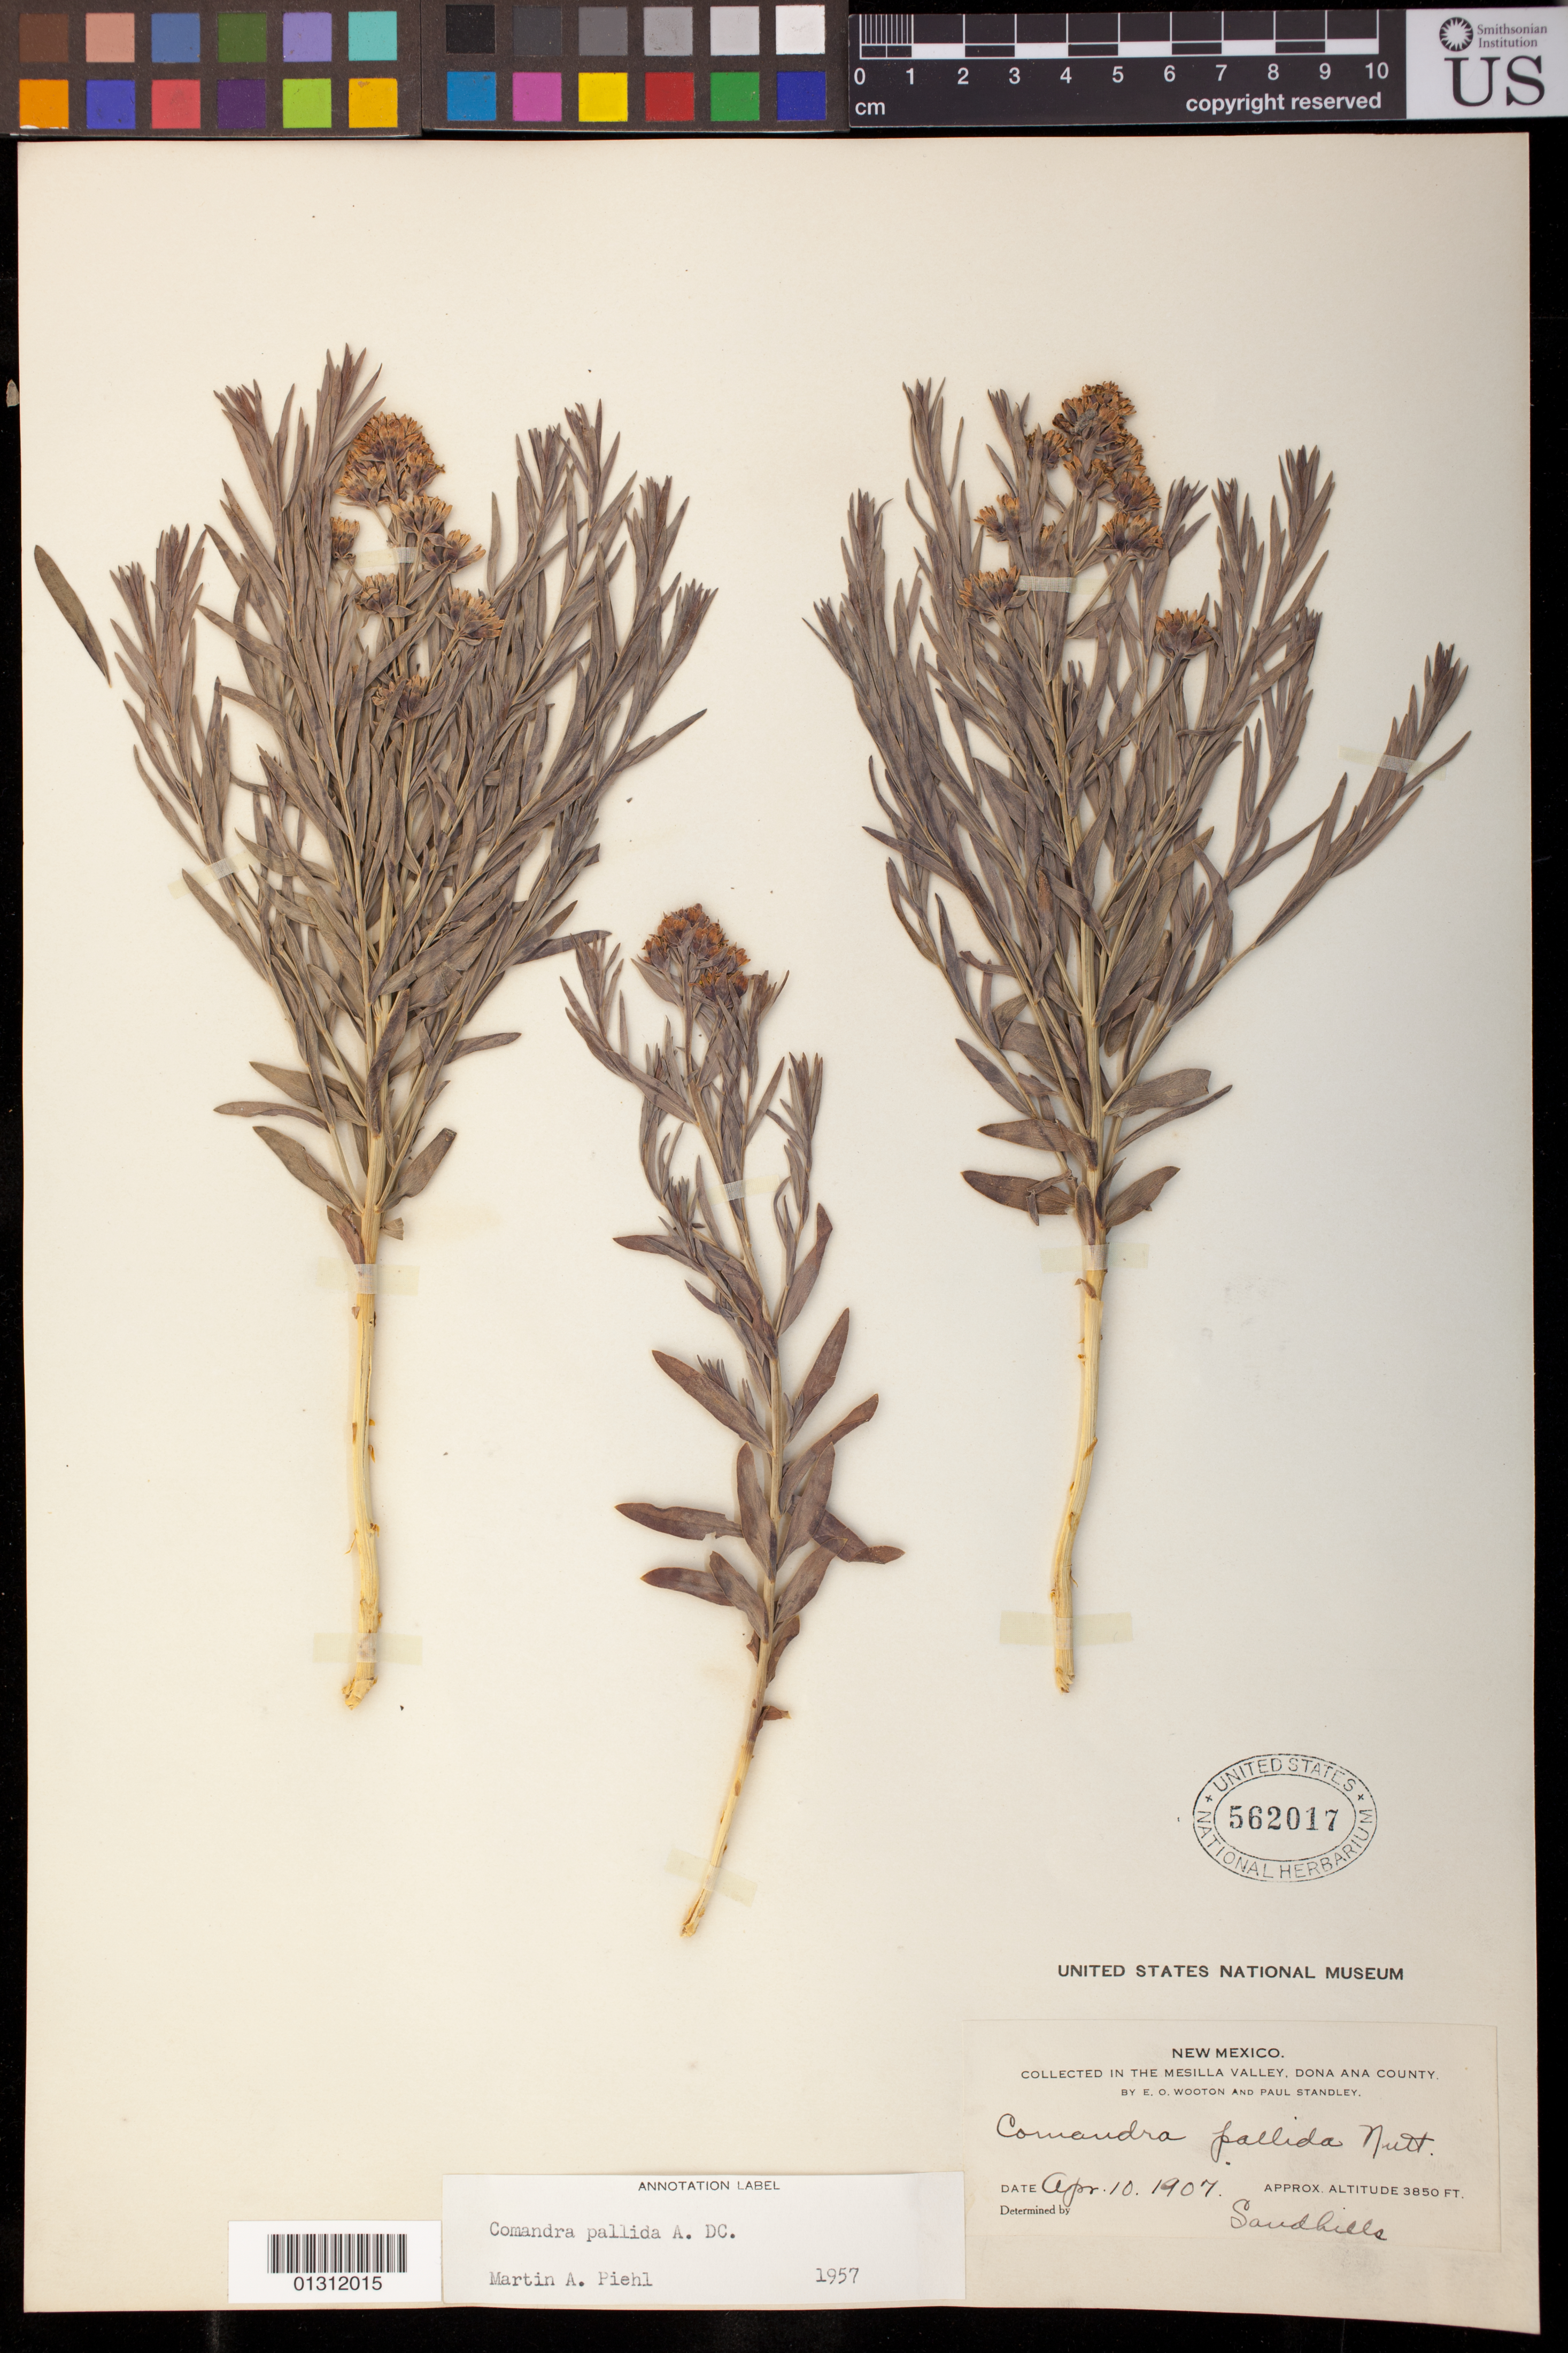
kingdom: Plantae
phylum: Tracheophyta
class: Magnoliopsida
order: Santalales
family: Comandraceae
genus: Comandra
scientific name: Comandra pallida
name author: A. DC.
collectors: E. O. Wooton & P. C. Standley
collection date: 1907-04-10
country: United States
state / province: New Mexico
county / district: Dona Ana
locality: Mesilla Valley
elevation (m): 1173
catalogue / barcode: US 562017